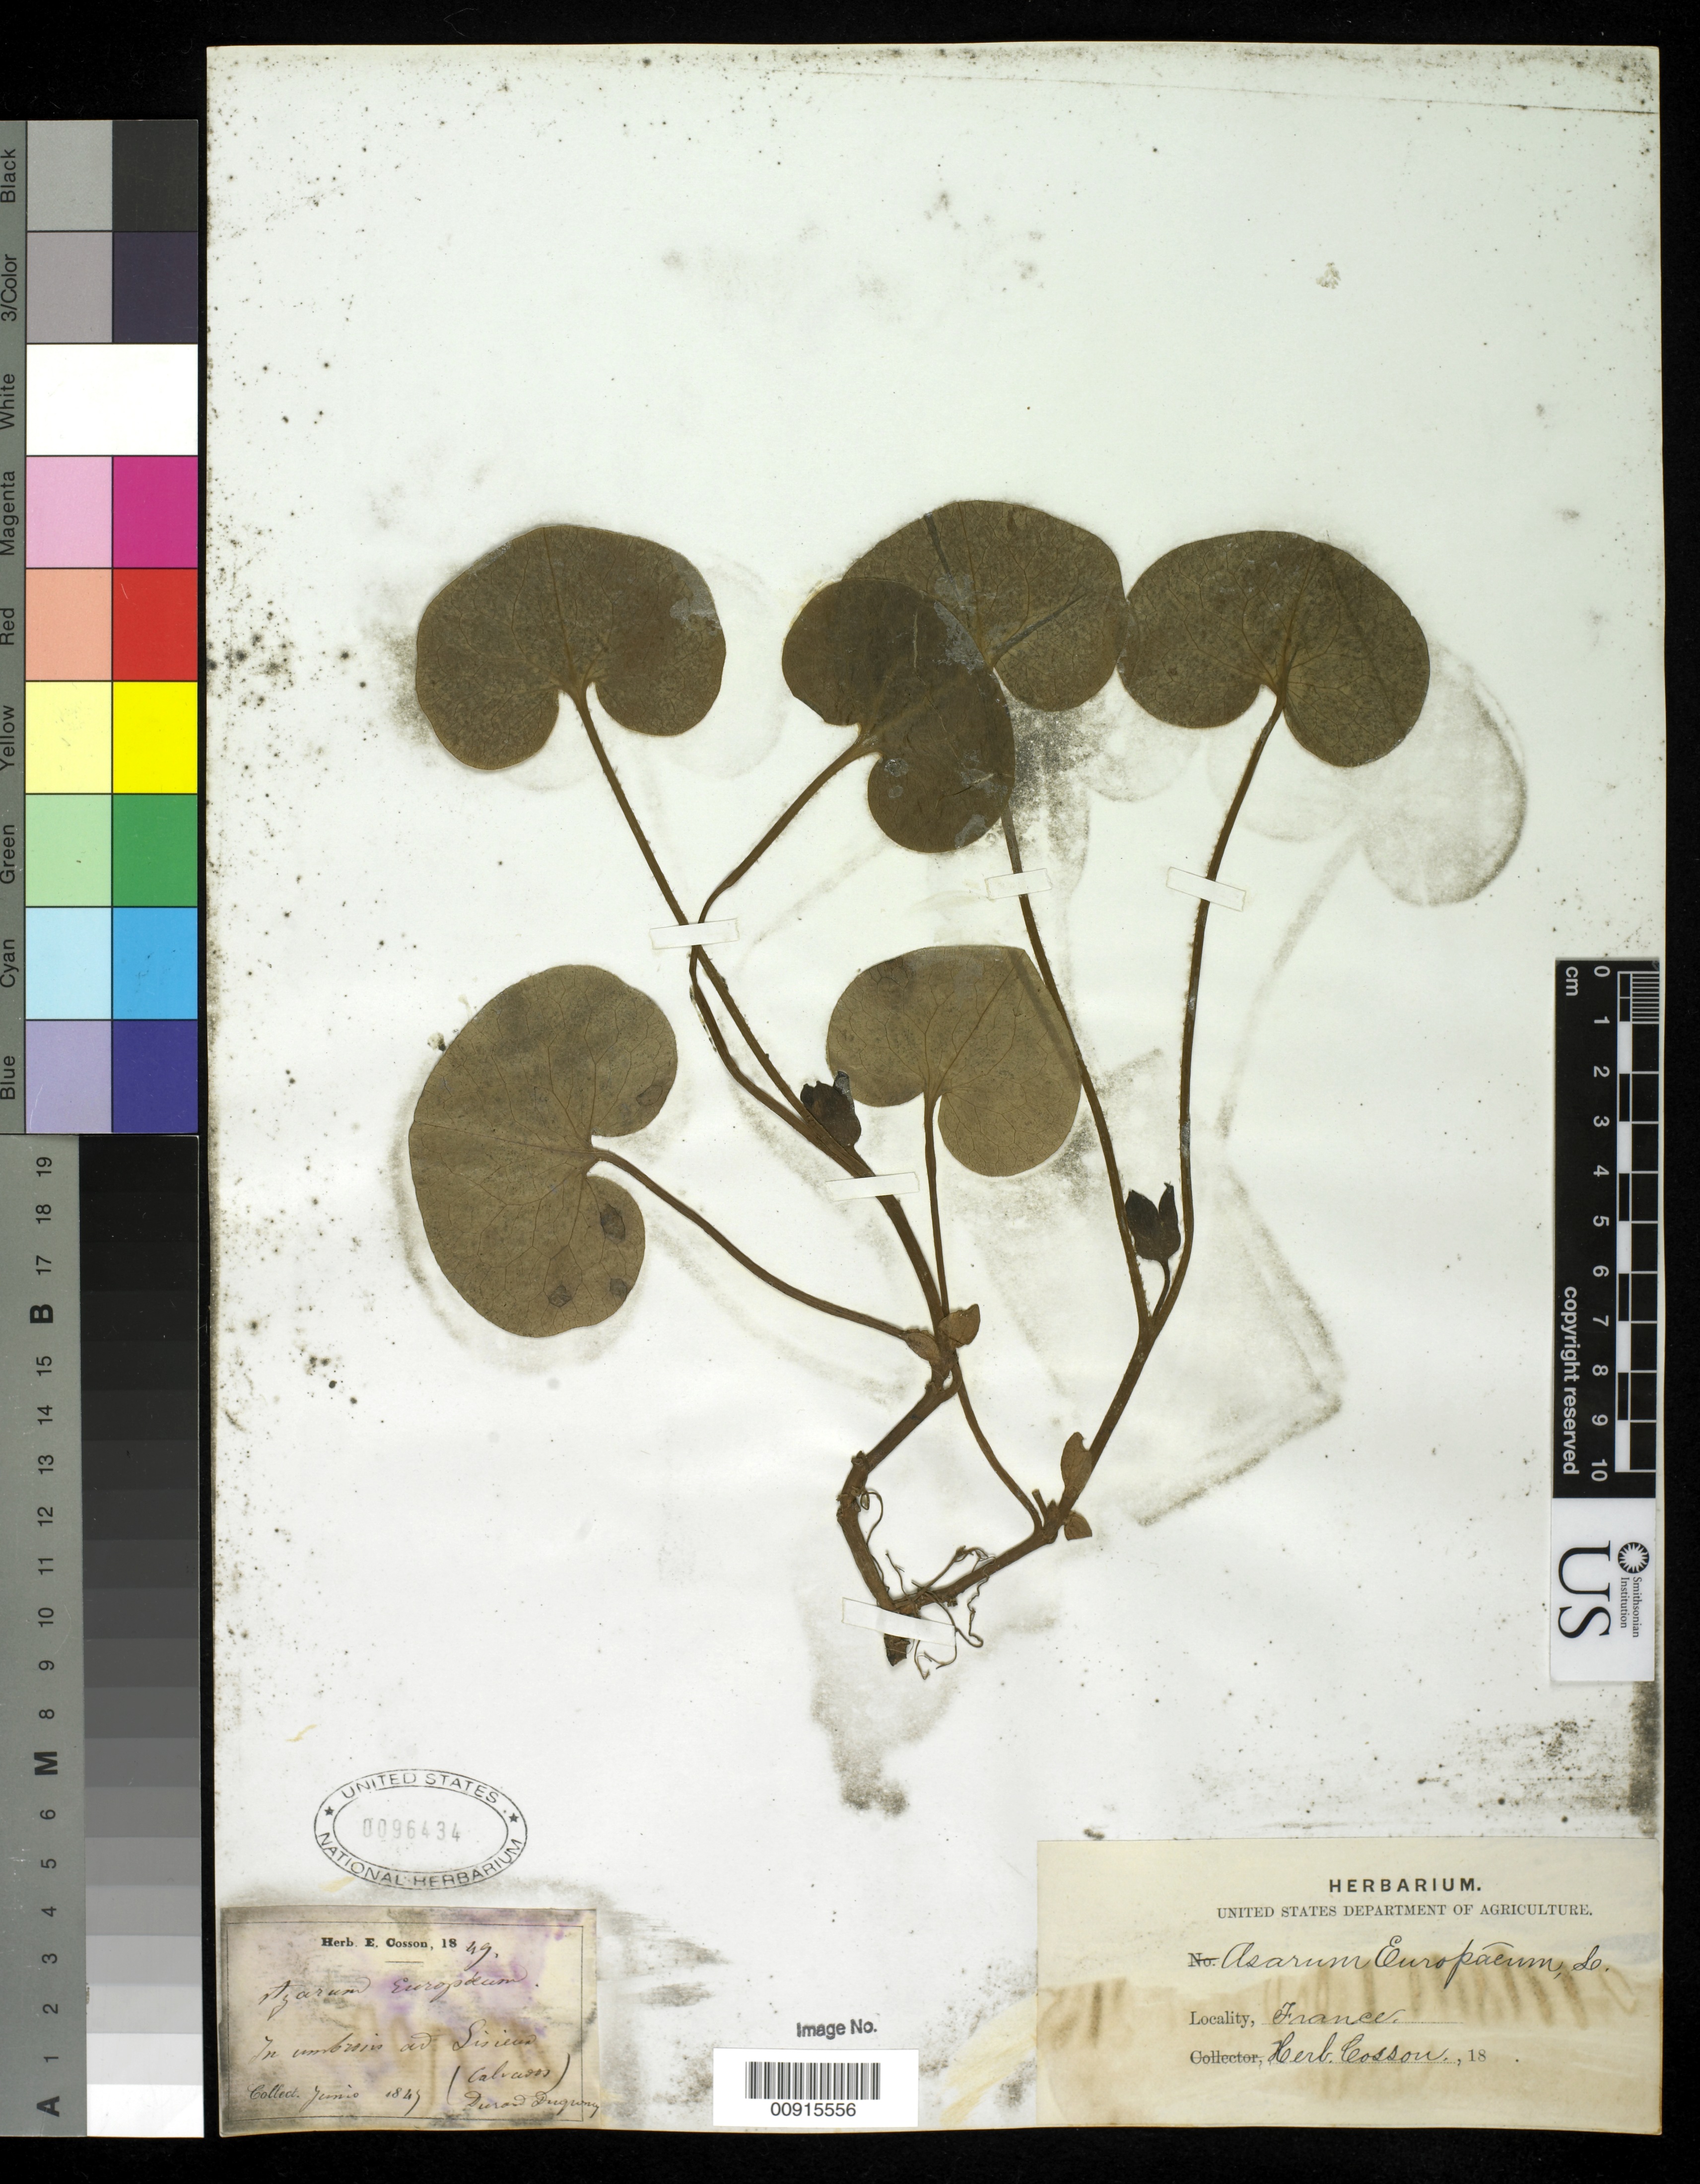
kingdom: Plantae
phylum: Tracheophyta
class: Magnoliopsida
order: Piperales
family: Aristolochiaceae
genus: Asarum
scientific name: Asarum europaeum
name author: L.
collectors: E. Cosson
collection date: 1849-06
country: France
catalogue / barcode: US 96434